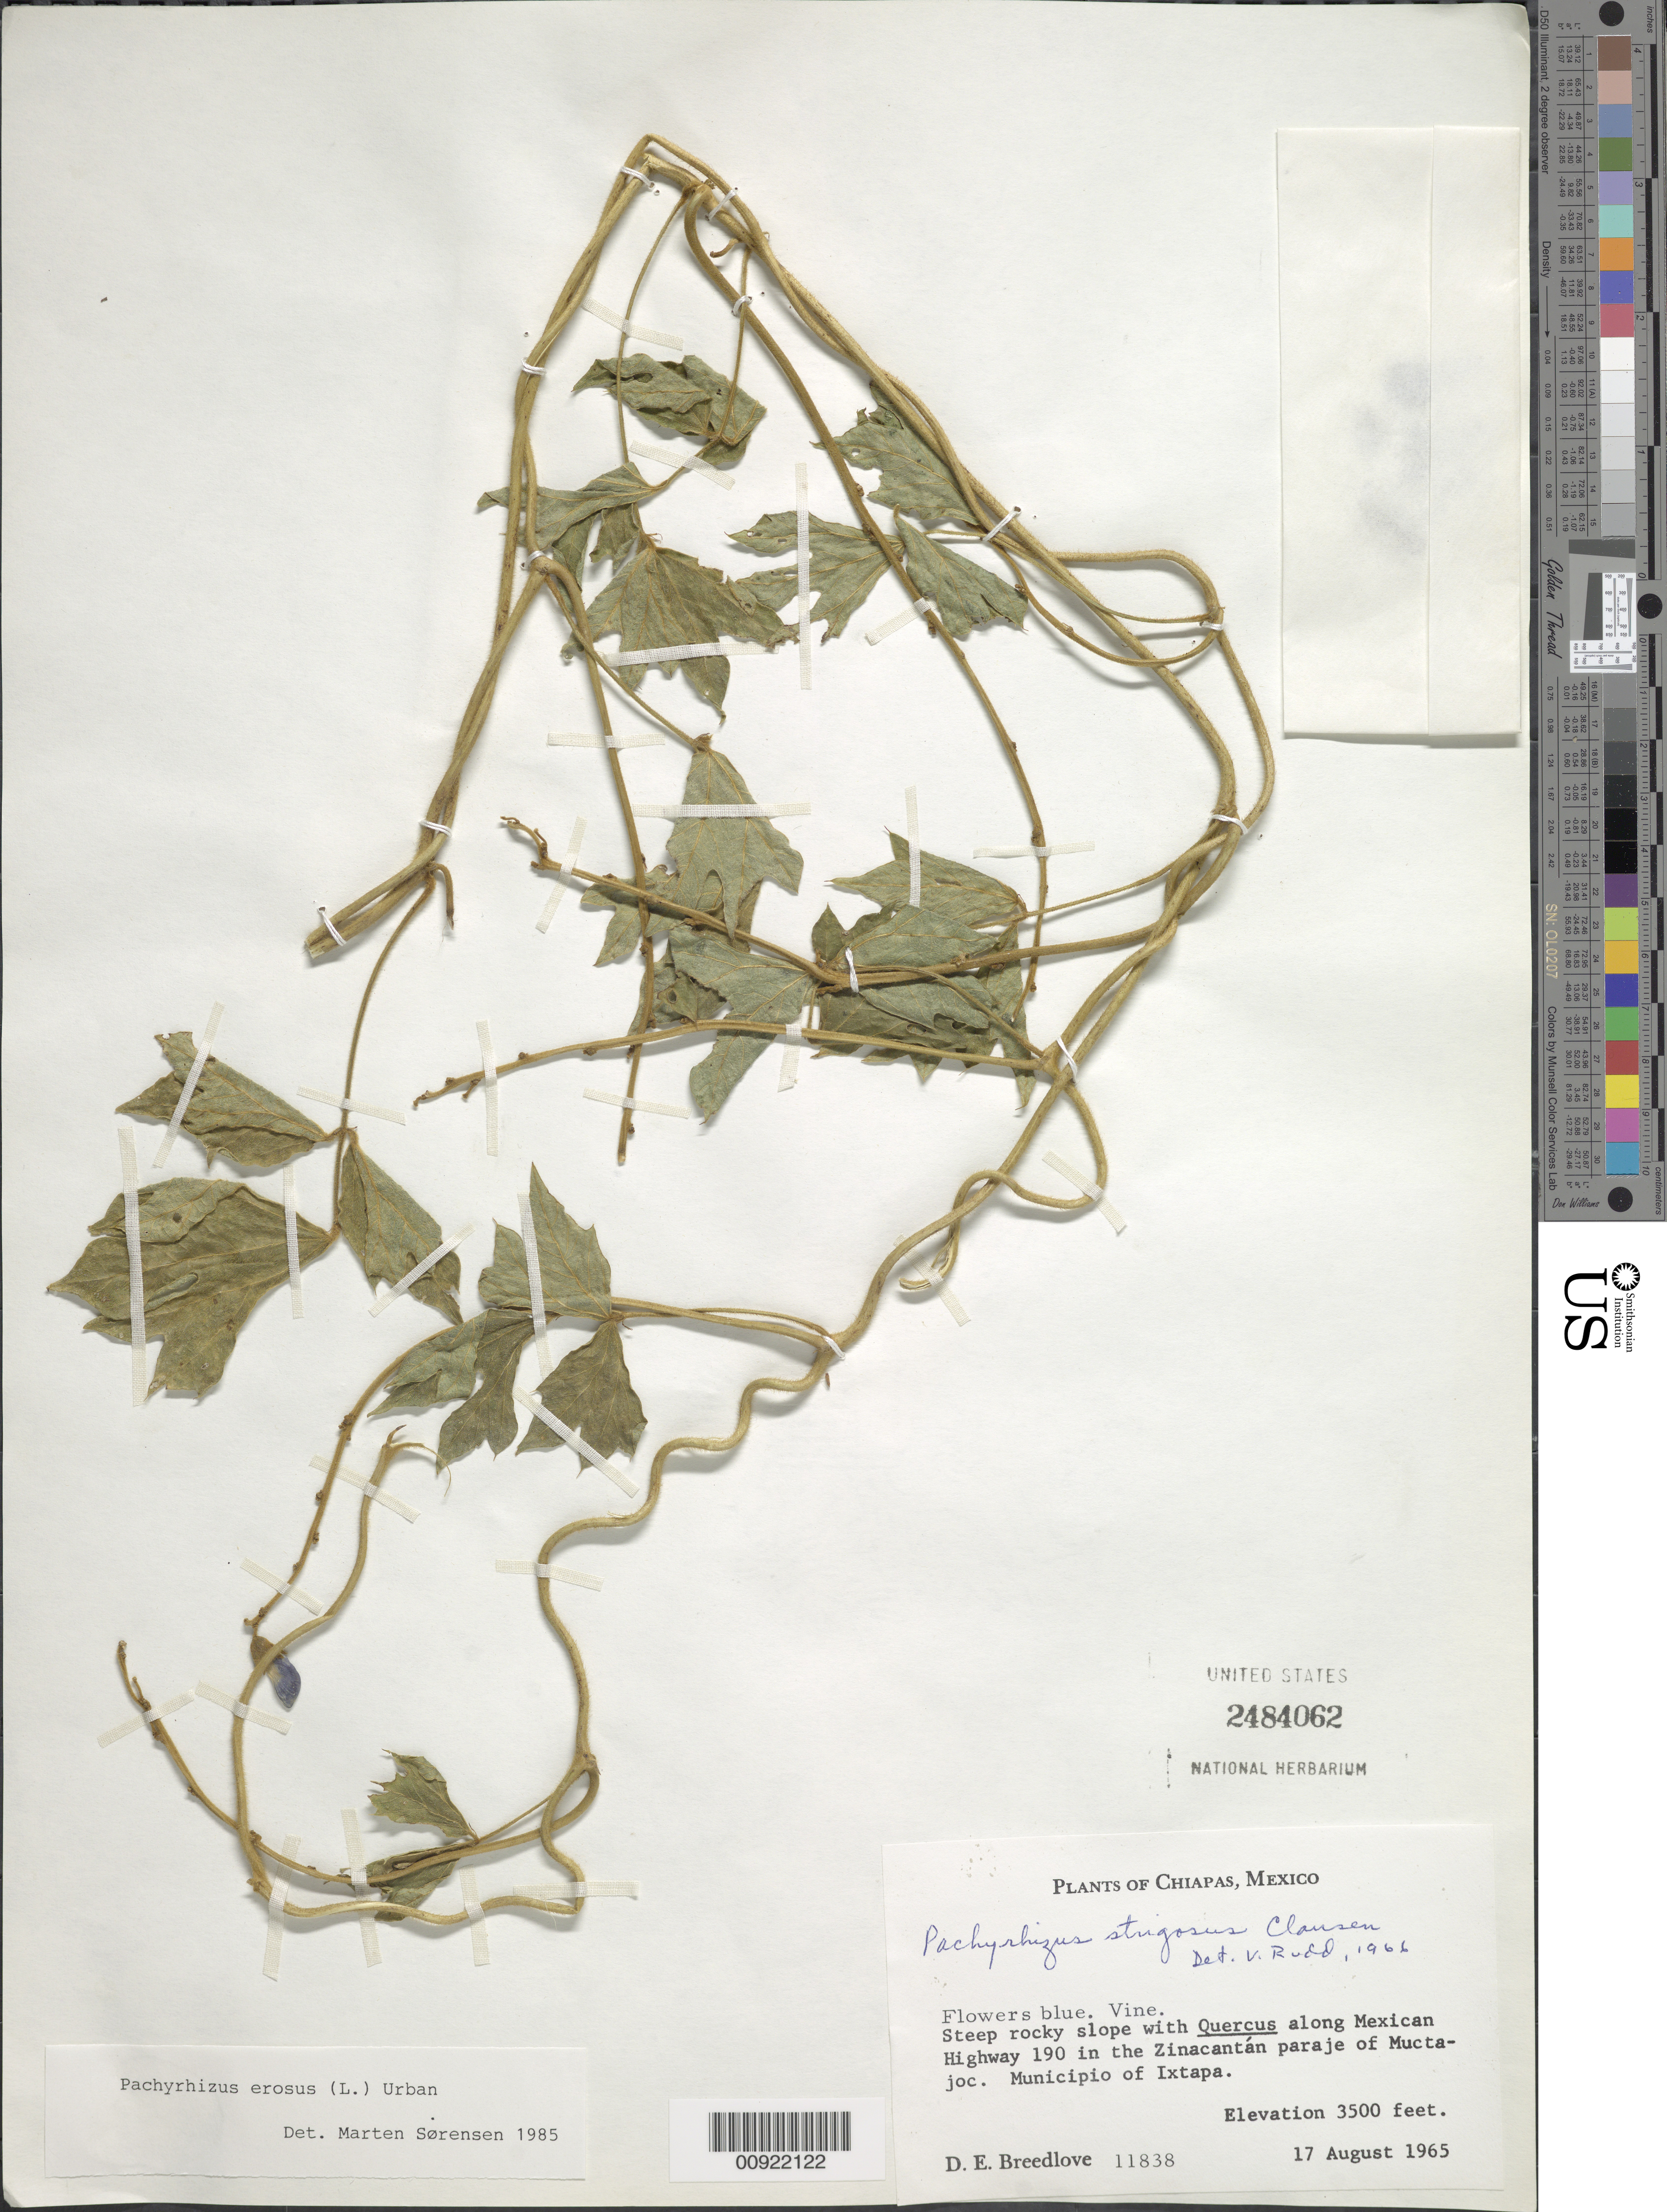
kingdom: Plantae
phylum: Tracheophyta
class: Magnoliopsida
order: Fabales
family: Fabaceae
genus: Pachyrhizus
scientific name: Pachyrhizus erosus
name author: (L.) Urb.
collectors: D. E. Breedlove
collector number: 11838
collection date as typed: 17 Aug 1965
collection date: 1965-08-17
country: Mexico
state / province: Chiapas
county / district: Ixtapa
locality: Along Mexican Highway 190 in the Zinacantán paraje of Muctajoc. Municipio of Ixtapa, Chiapas.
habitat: Steep rocky slope with Quercus.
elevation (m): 1067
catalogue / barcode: US 2484062